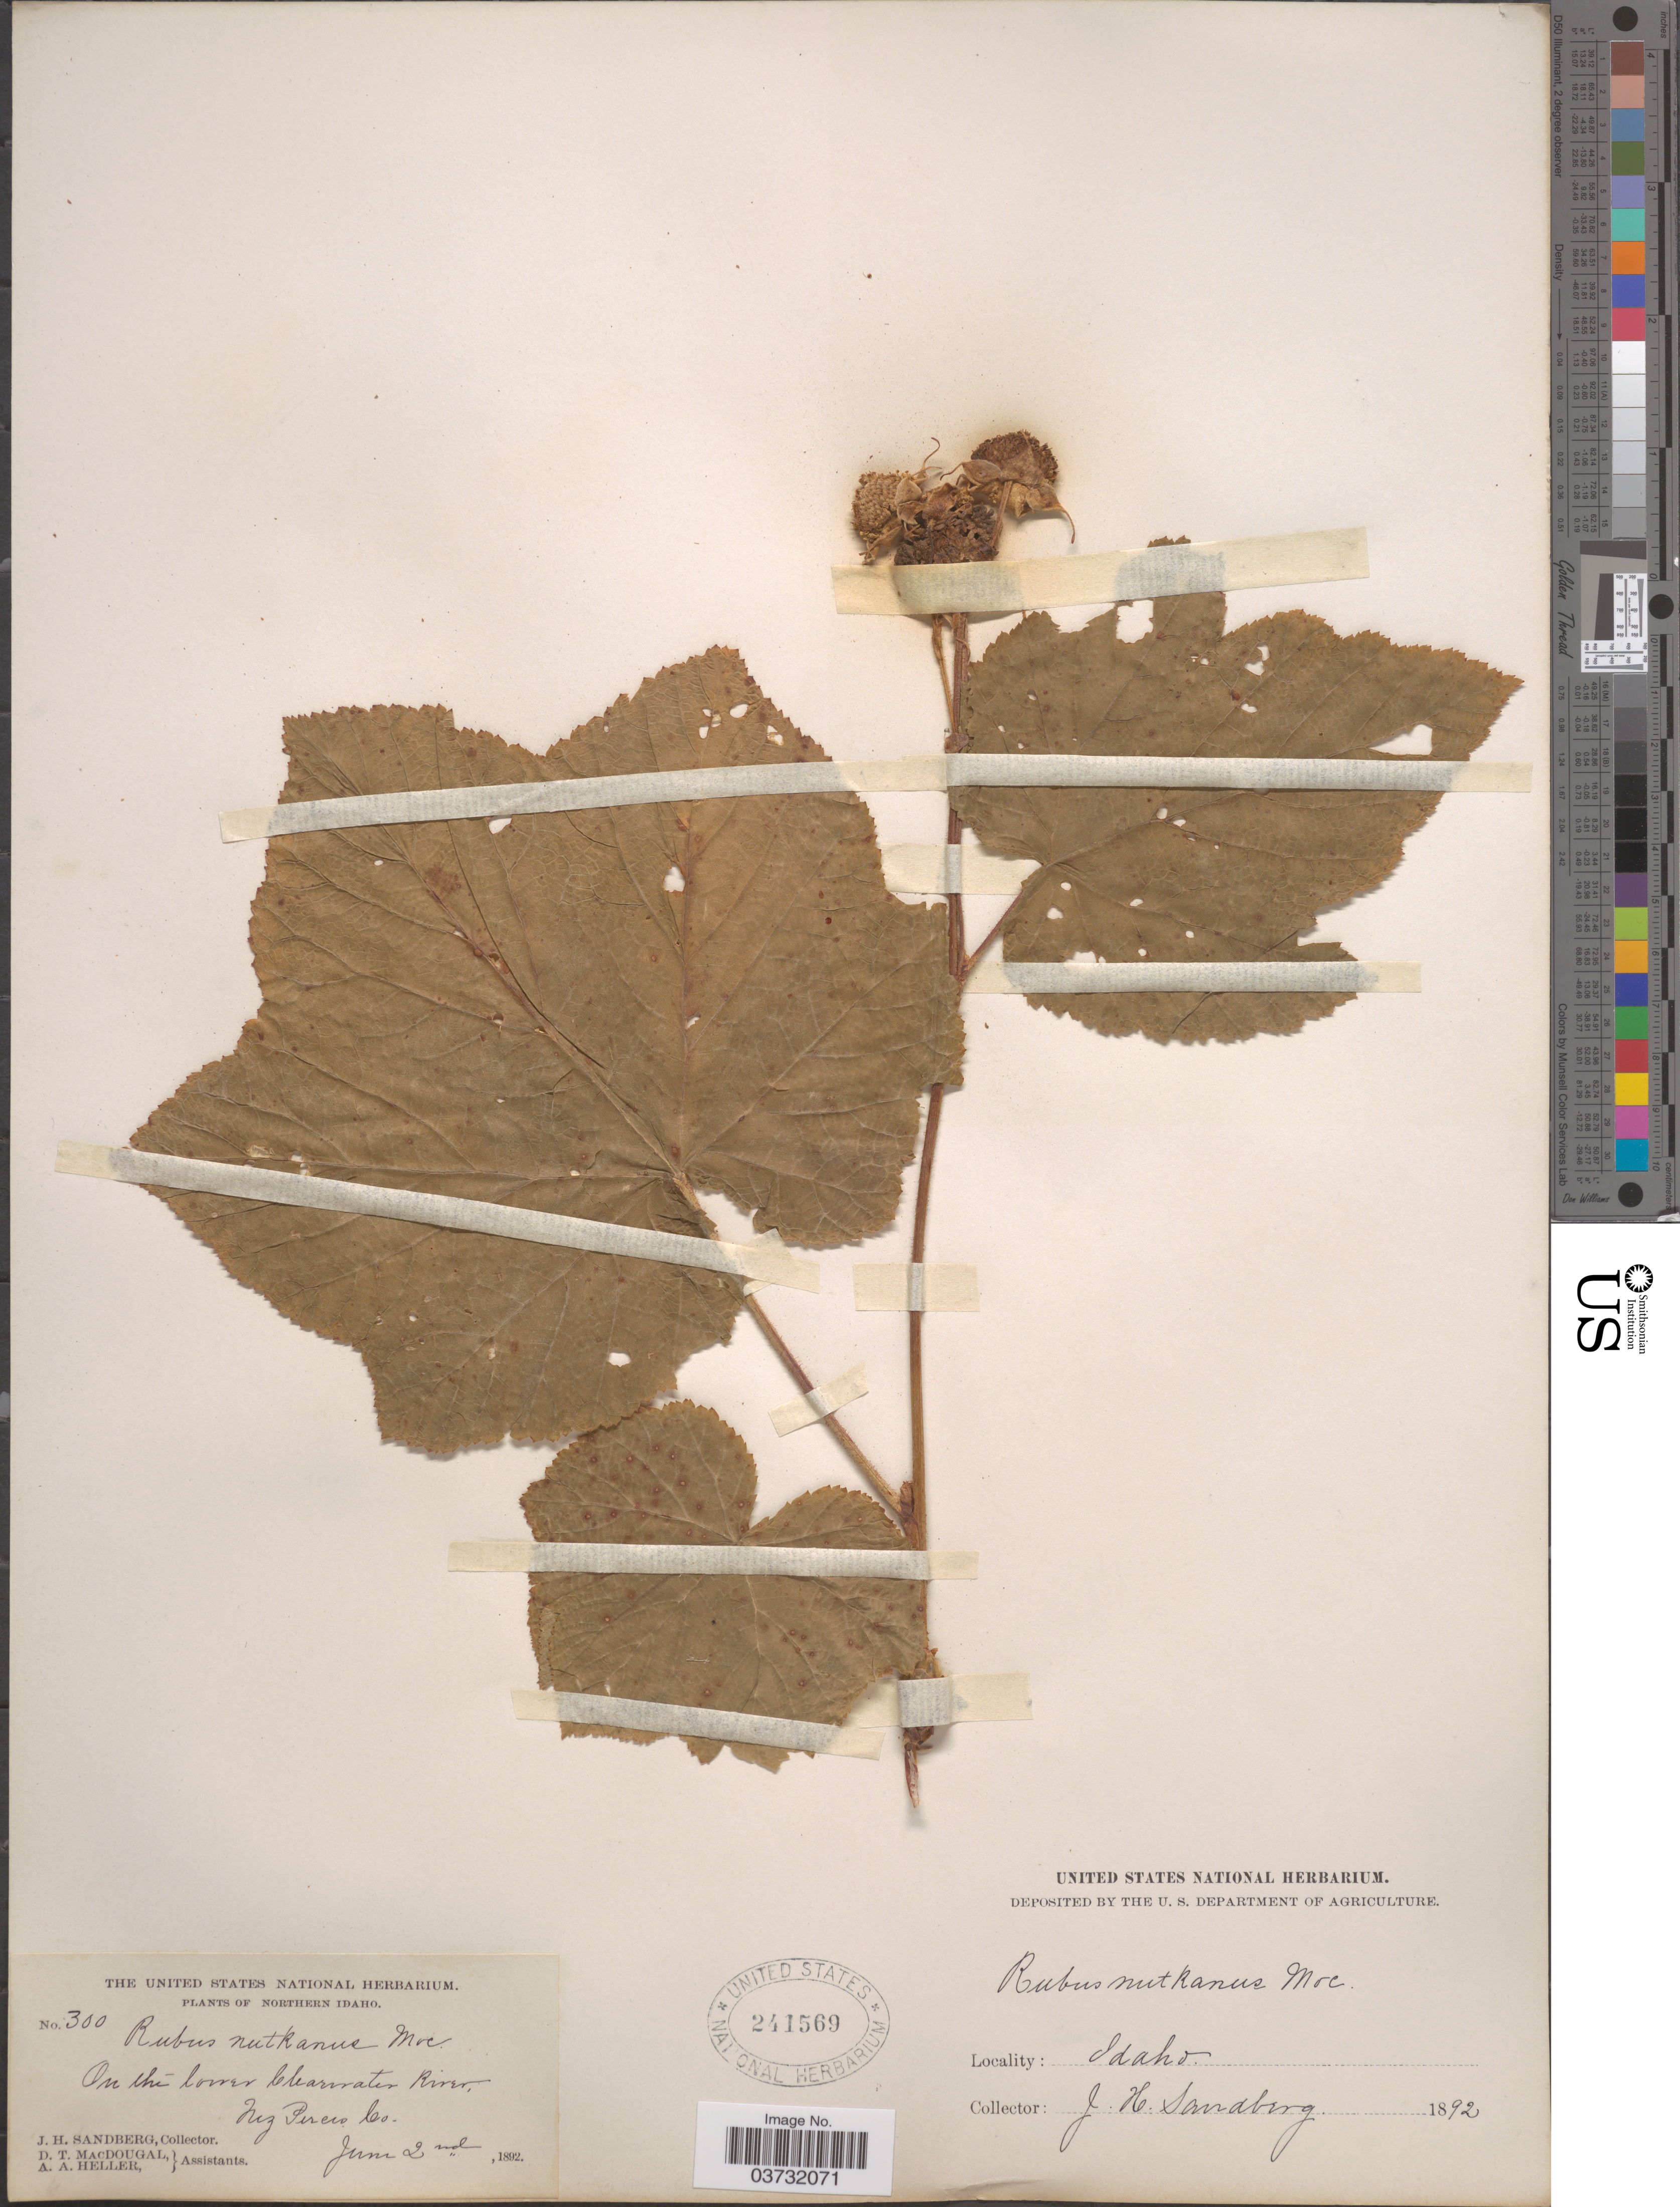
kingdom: Plantae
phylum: Tracheophyta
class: Magnoliopsida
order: Rosales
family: Rosaceae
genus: Rubus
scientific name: Rubus parviflorus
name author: Nutt.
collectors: J. H. Sandberg, D. T. MacDougal & A. A. Heller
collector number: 300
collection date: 1892-06-02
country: United States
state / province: Idaho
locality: Northern Idaho. On the lower Clearwater River. Nez Perces Co.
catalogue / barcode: US 241569